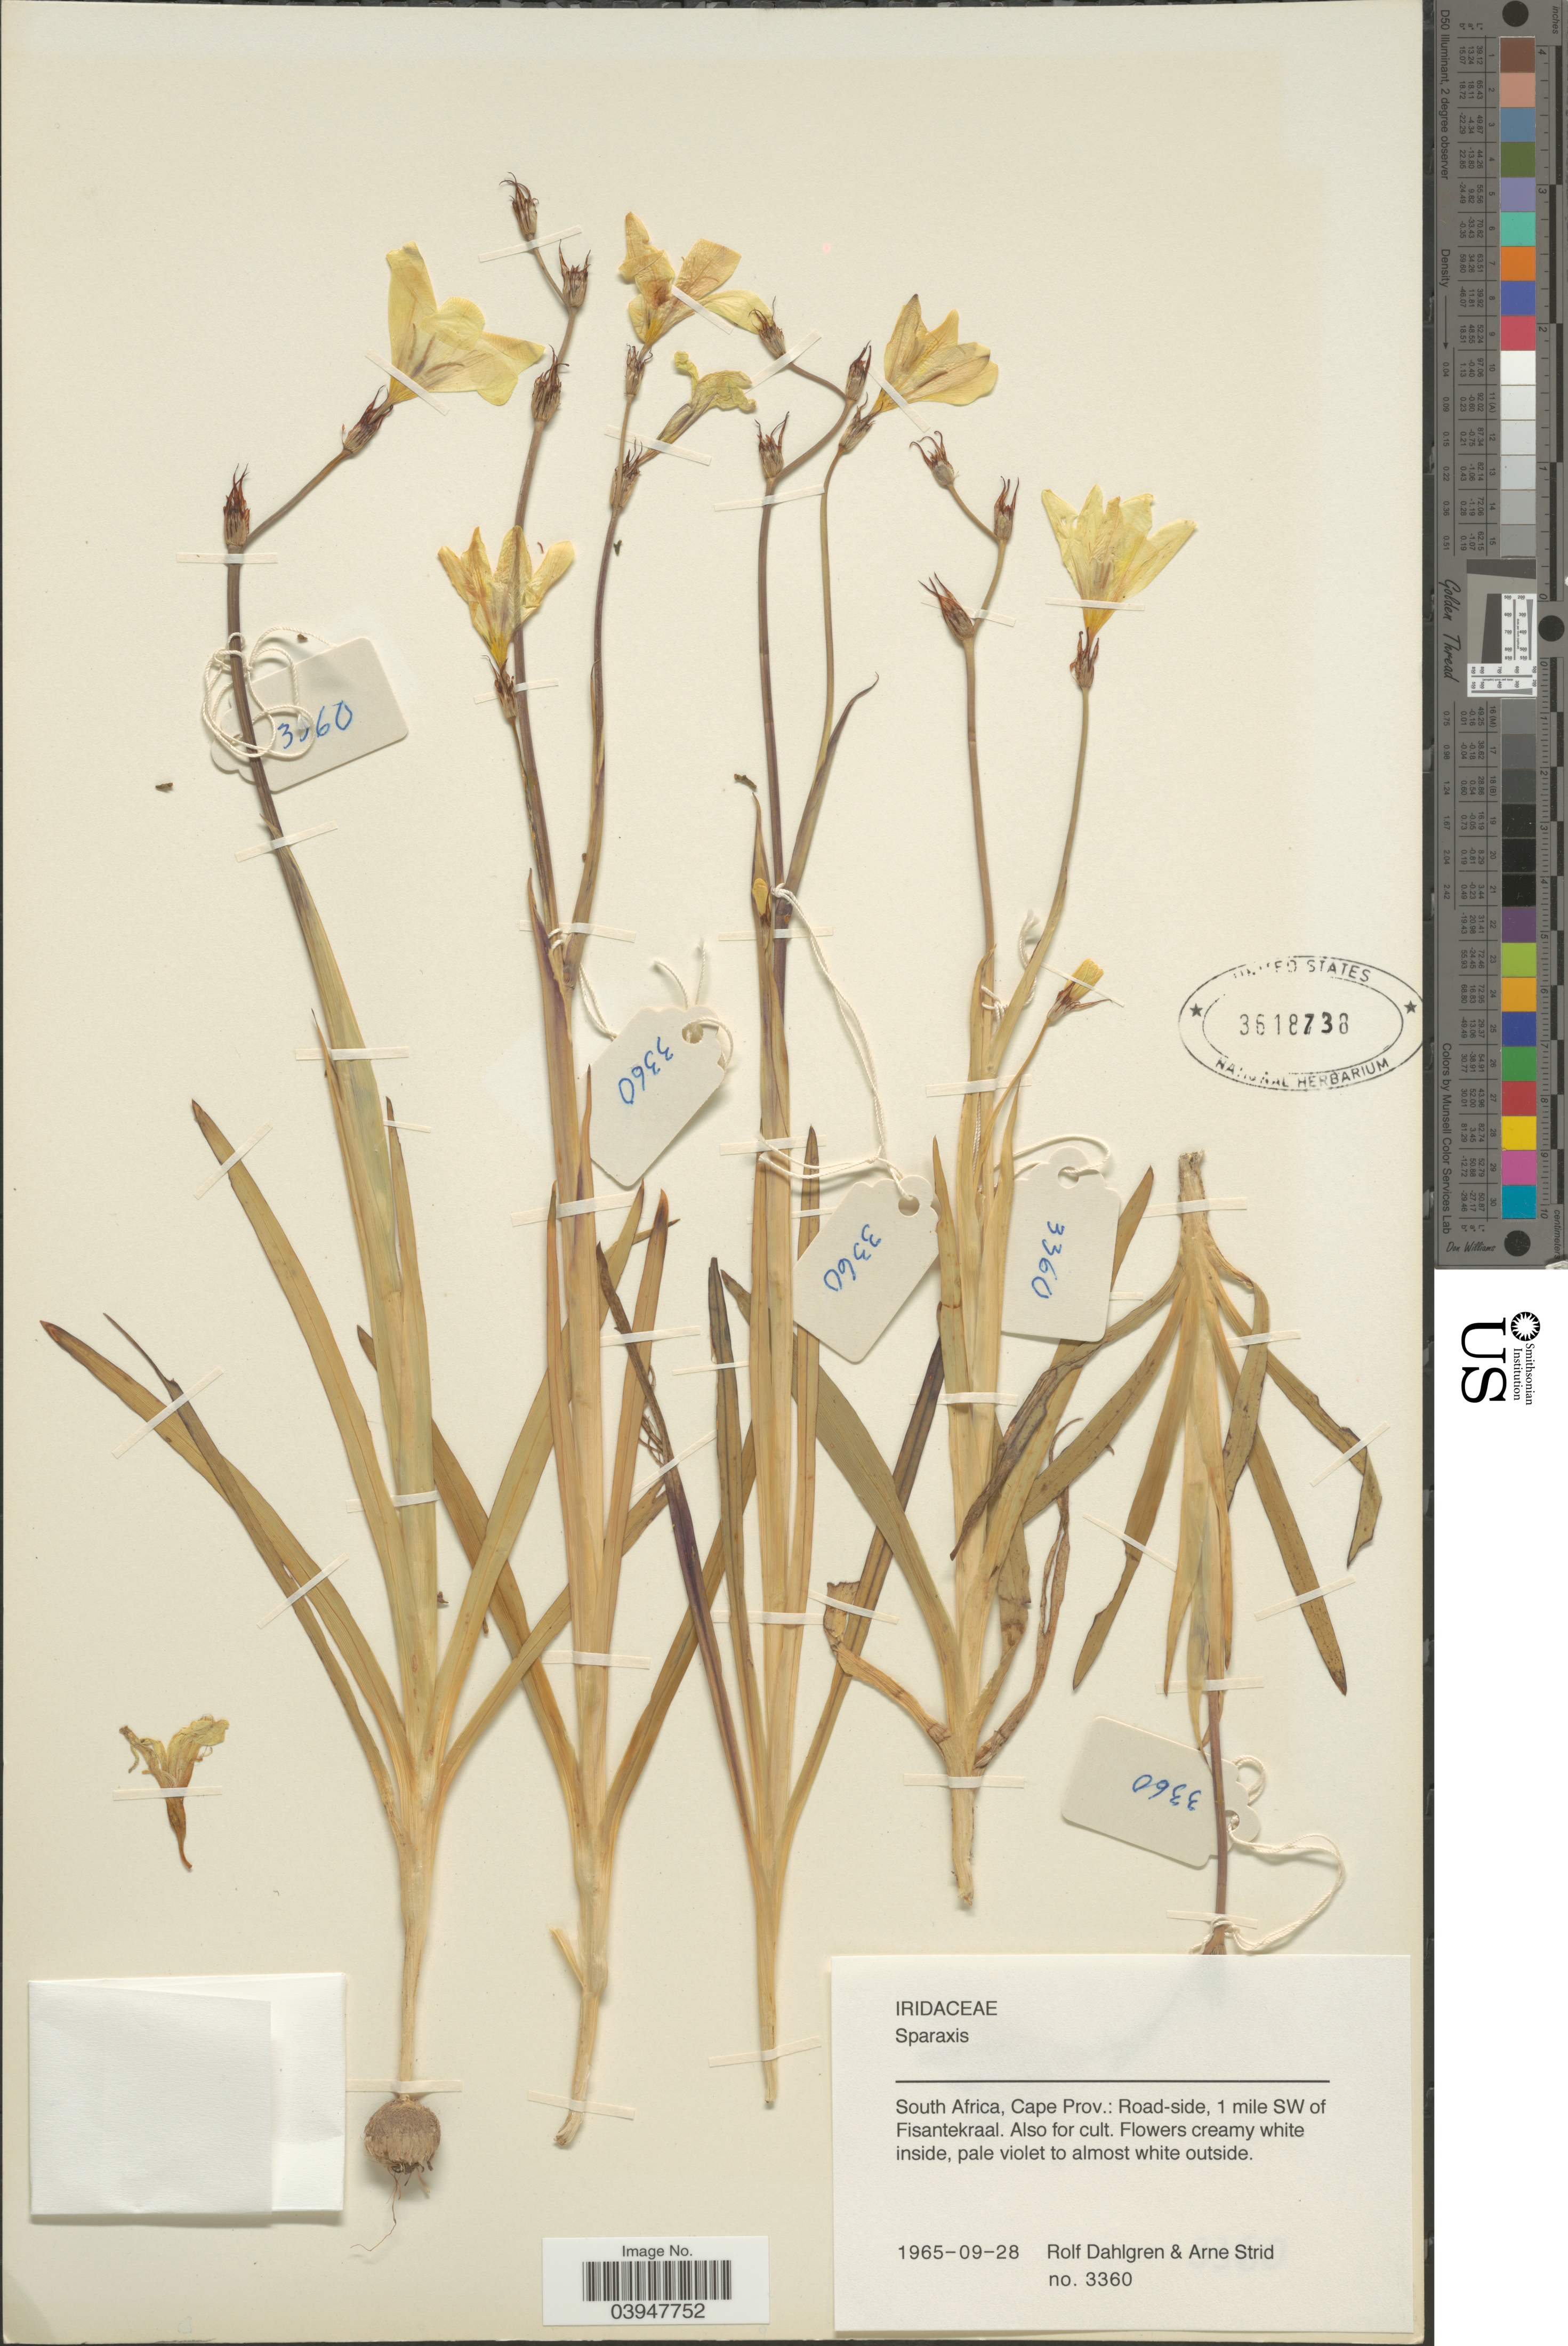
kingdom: Plantae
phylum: Tracheophyta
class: Liliopsida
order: Asparagales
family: Iridaceae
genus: Sparaxis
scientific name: Sparaxis sp.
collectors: R. Dahlgren & A. Strid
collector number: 3360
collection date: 1965-09-28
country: South Africa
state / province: Western Cape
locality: Road-side, 1 mile SW of Fisantekraal.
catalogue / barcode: US 3618738